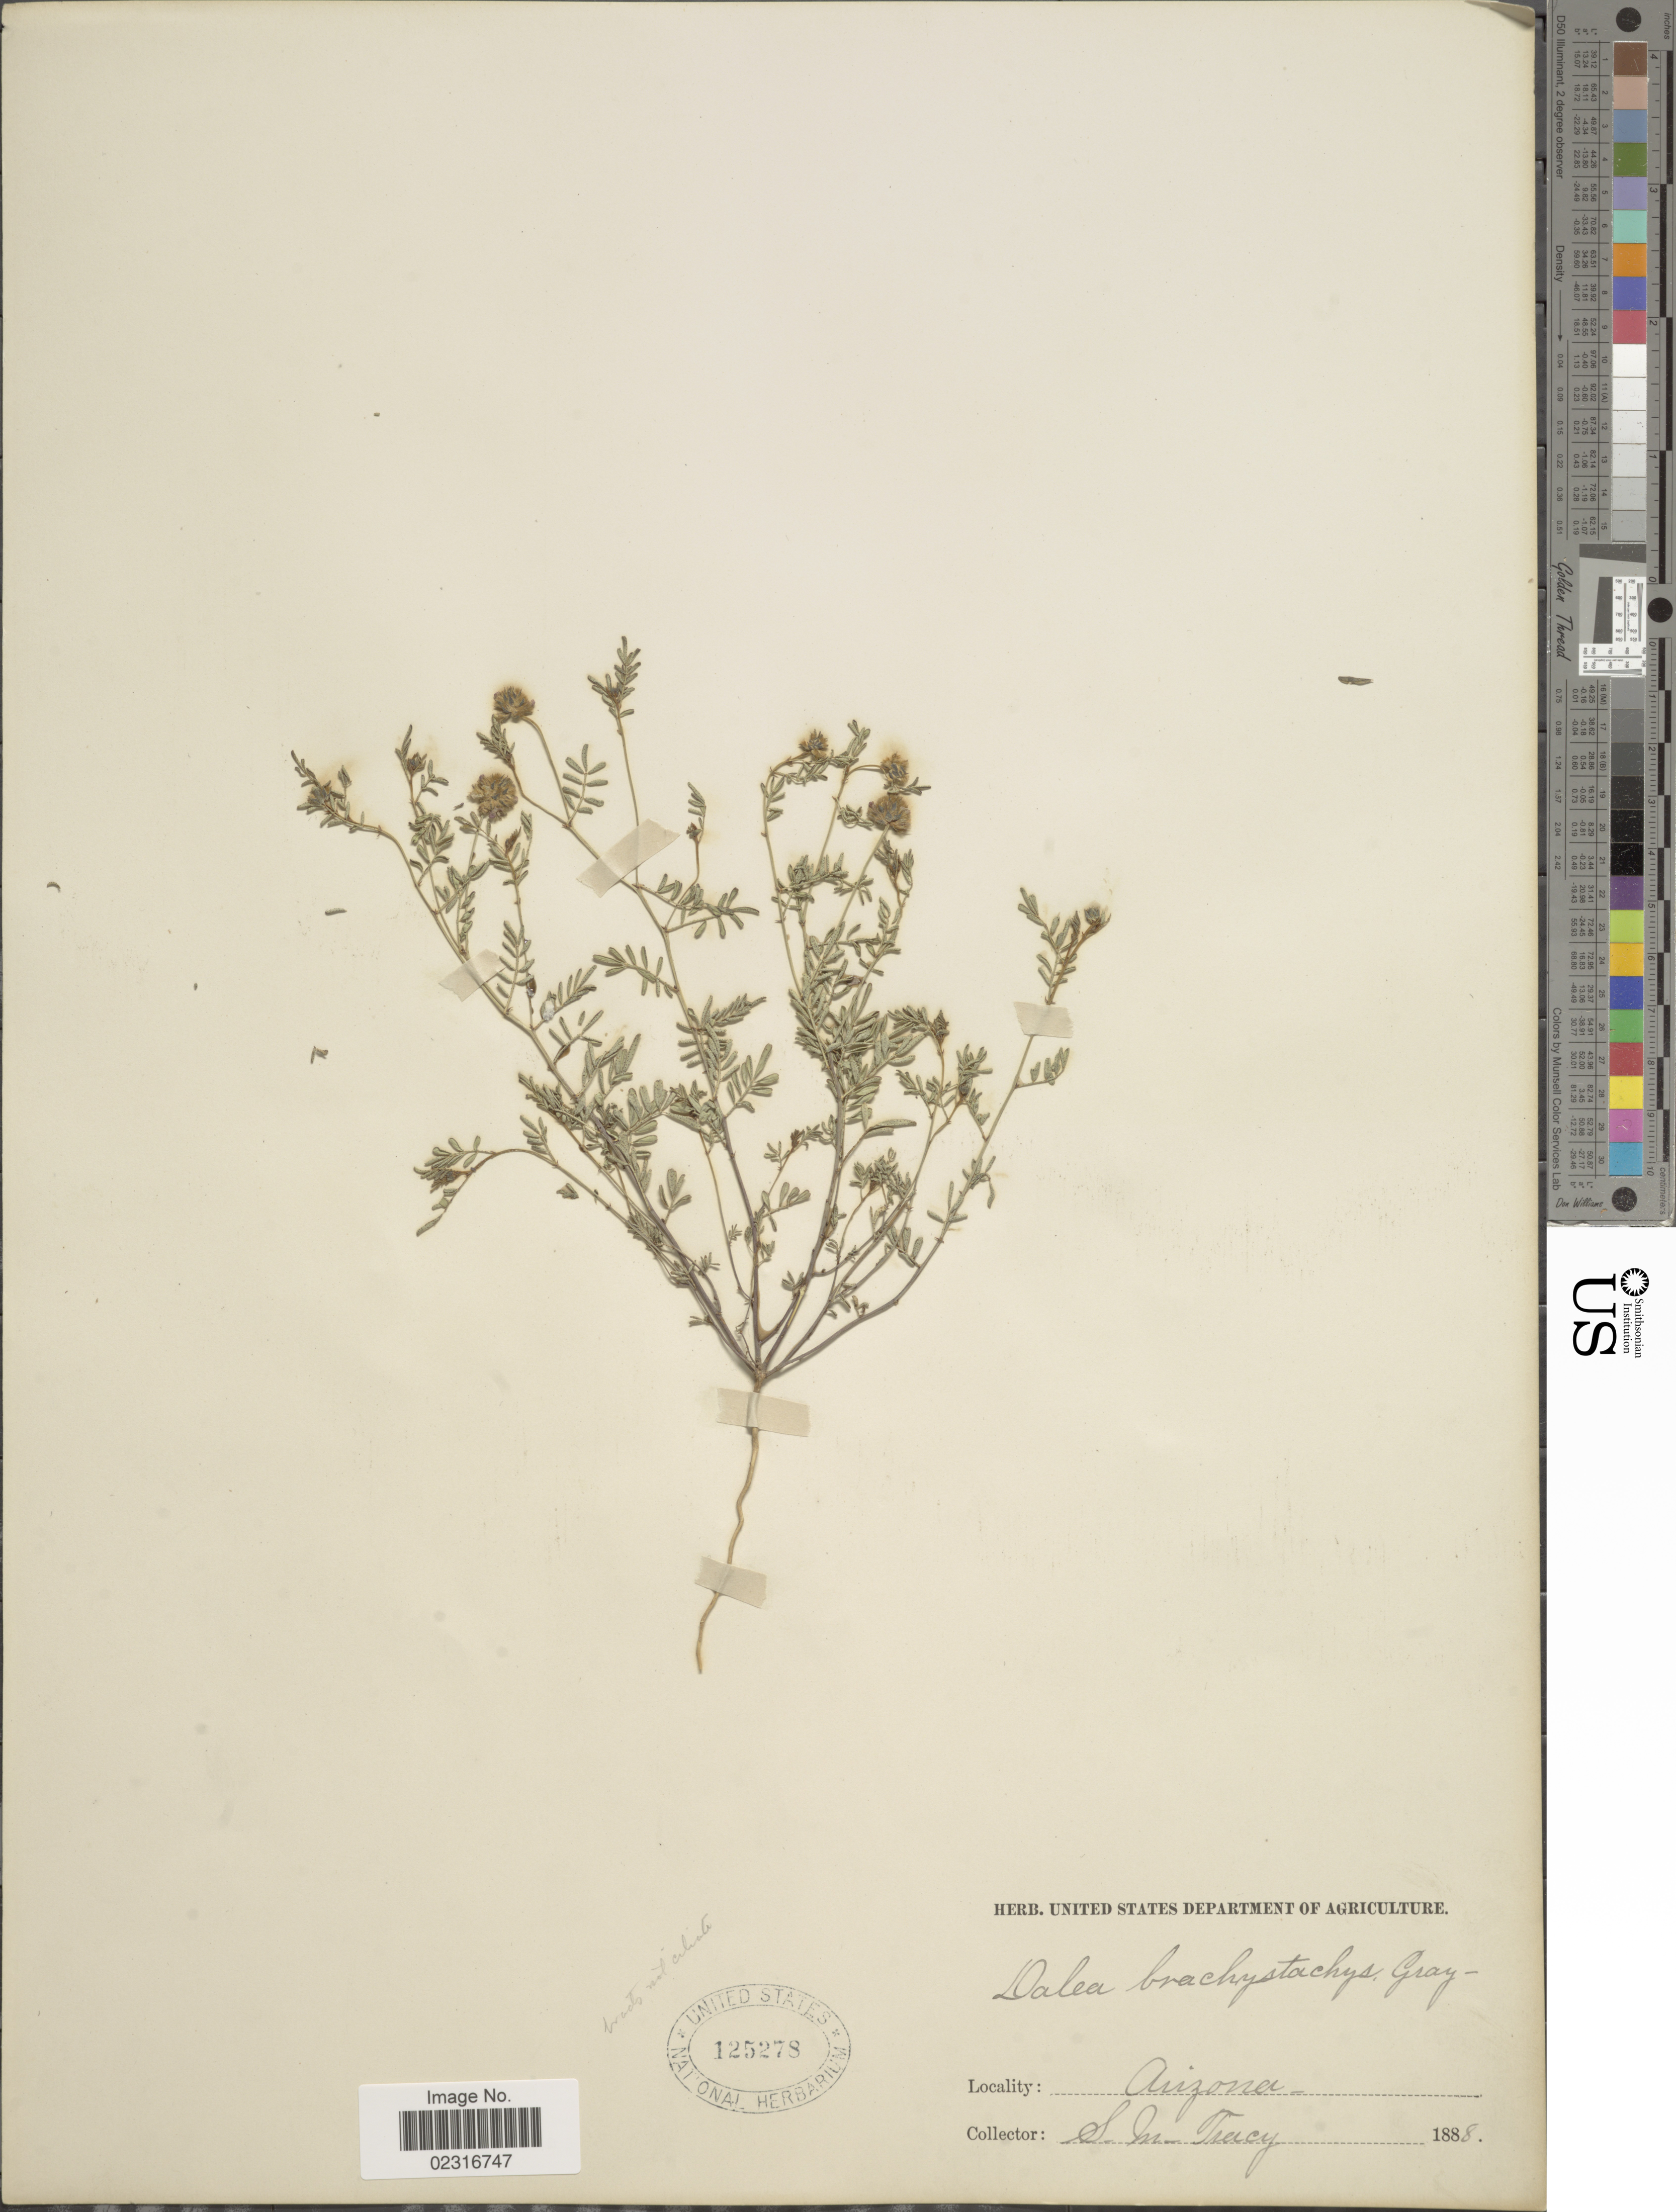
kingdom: Plantae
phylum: Tracheophyta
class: Magnoliopsida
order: Fabales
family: Fabaceae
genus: Dalea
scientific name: Dalea brachystachys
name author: A. Gray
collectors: S. M. Tracy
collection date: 1888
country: United States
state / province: Arizona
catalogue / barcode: US 125278